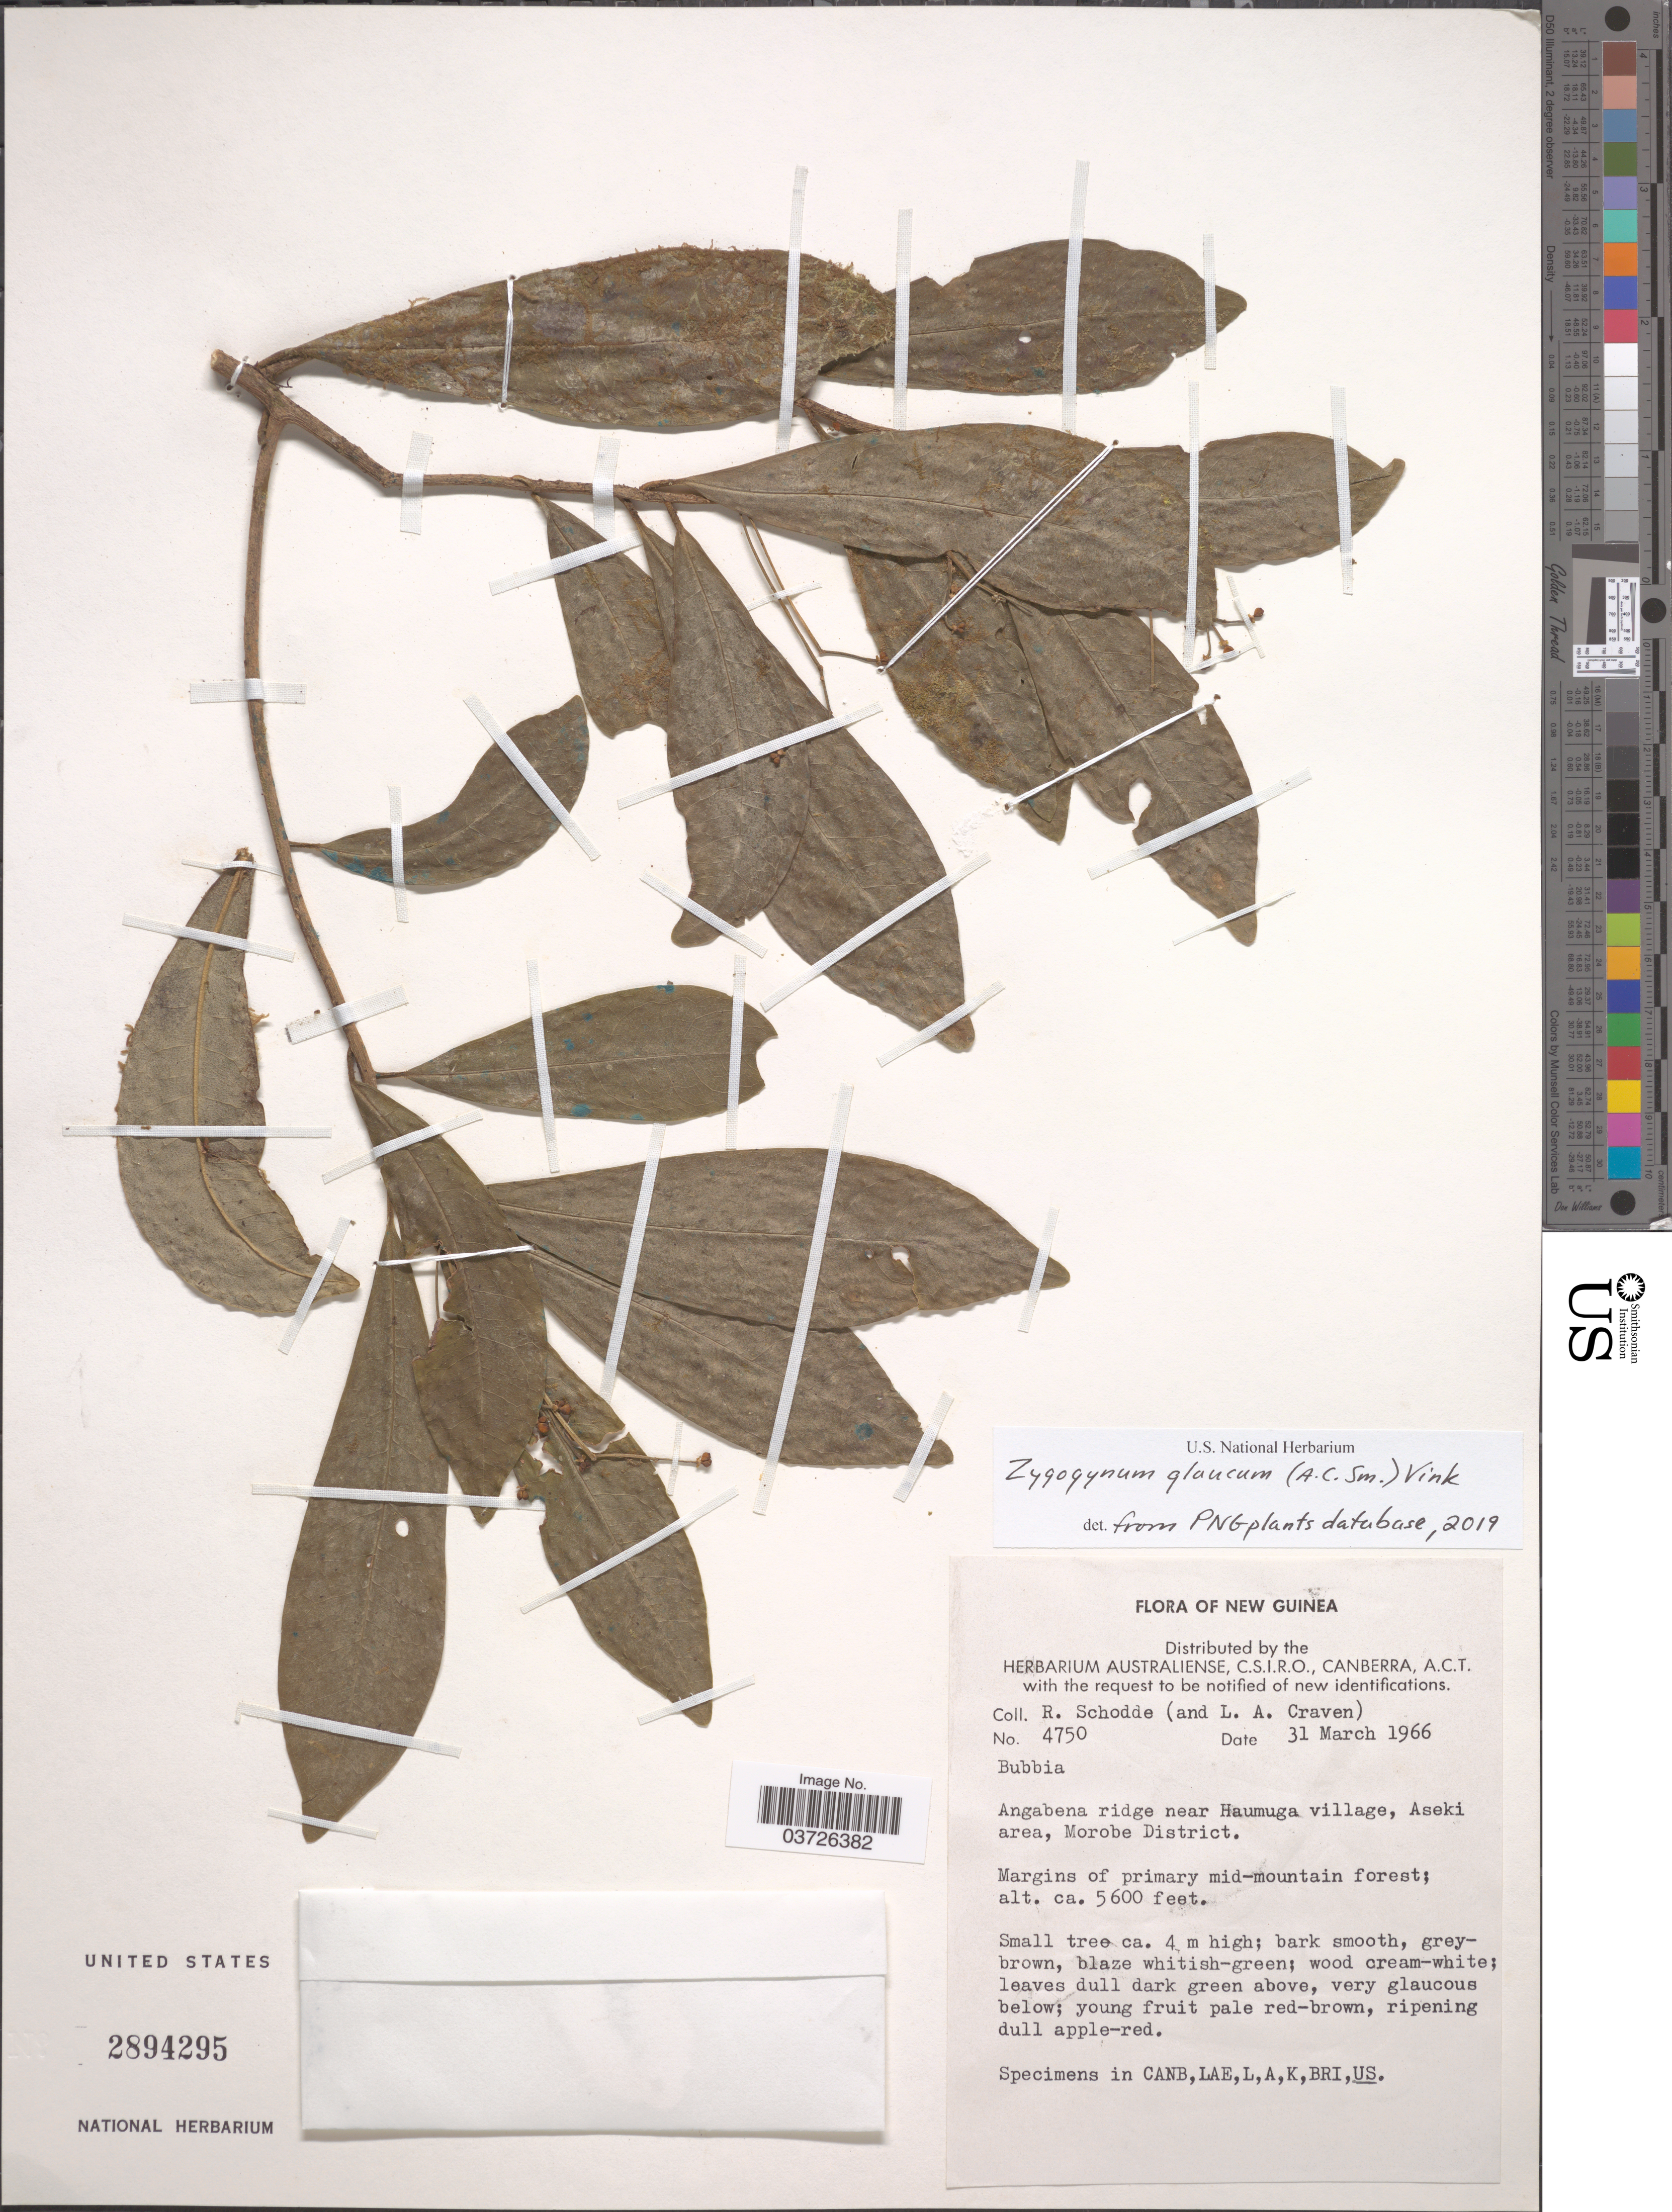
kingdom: Plantae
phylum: Tracheophyta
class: Magnoliopsida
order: Canellales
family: Winteraceae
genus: Zygogynum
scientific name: Zygogynum glaucum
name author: (A.C. Sm.) Vink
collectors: R. Schodde & L. A. Craven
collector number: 4750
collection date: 1966-03-31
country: Papua New Guinea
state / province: Morobe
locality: New Guinea. Angabena ridge near Haumuga village, Aseki area, Morobe District.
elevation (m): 1707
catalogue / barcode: US 2894295